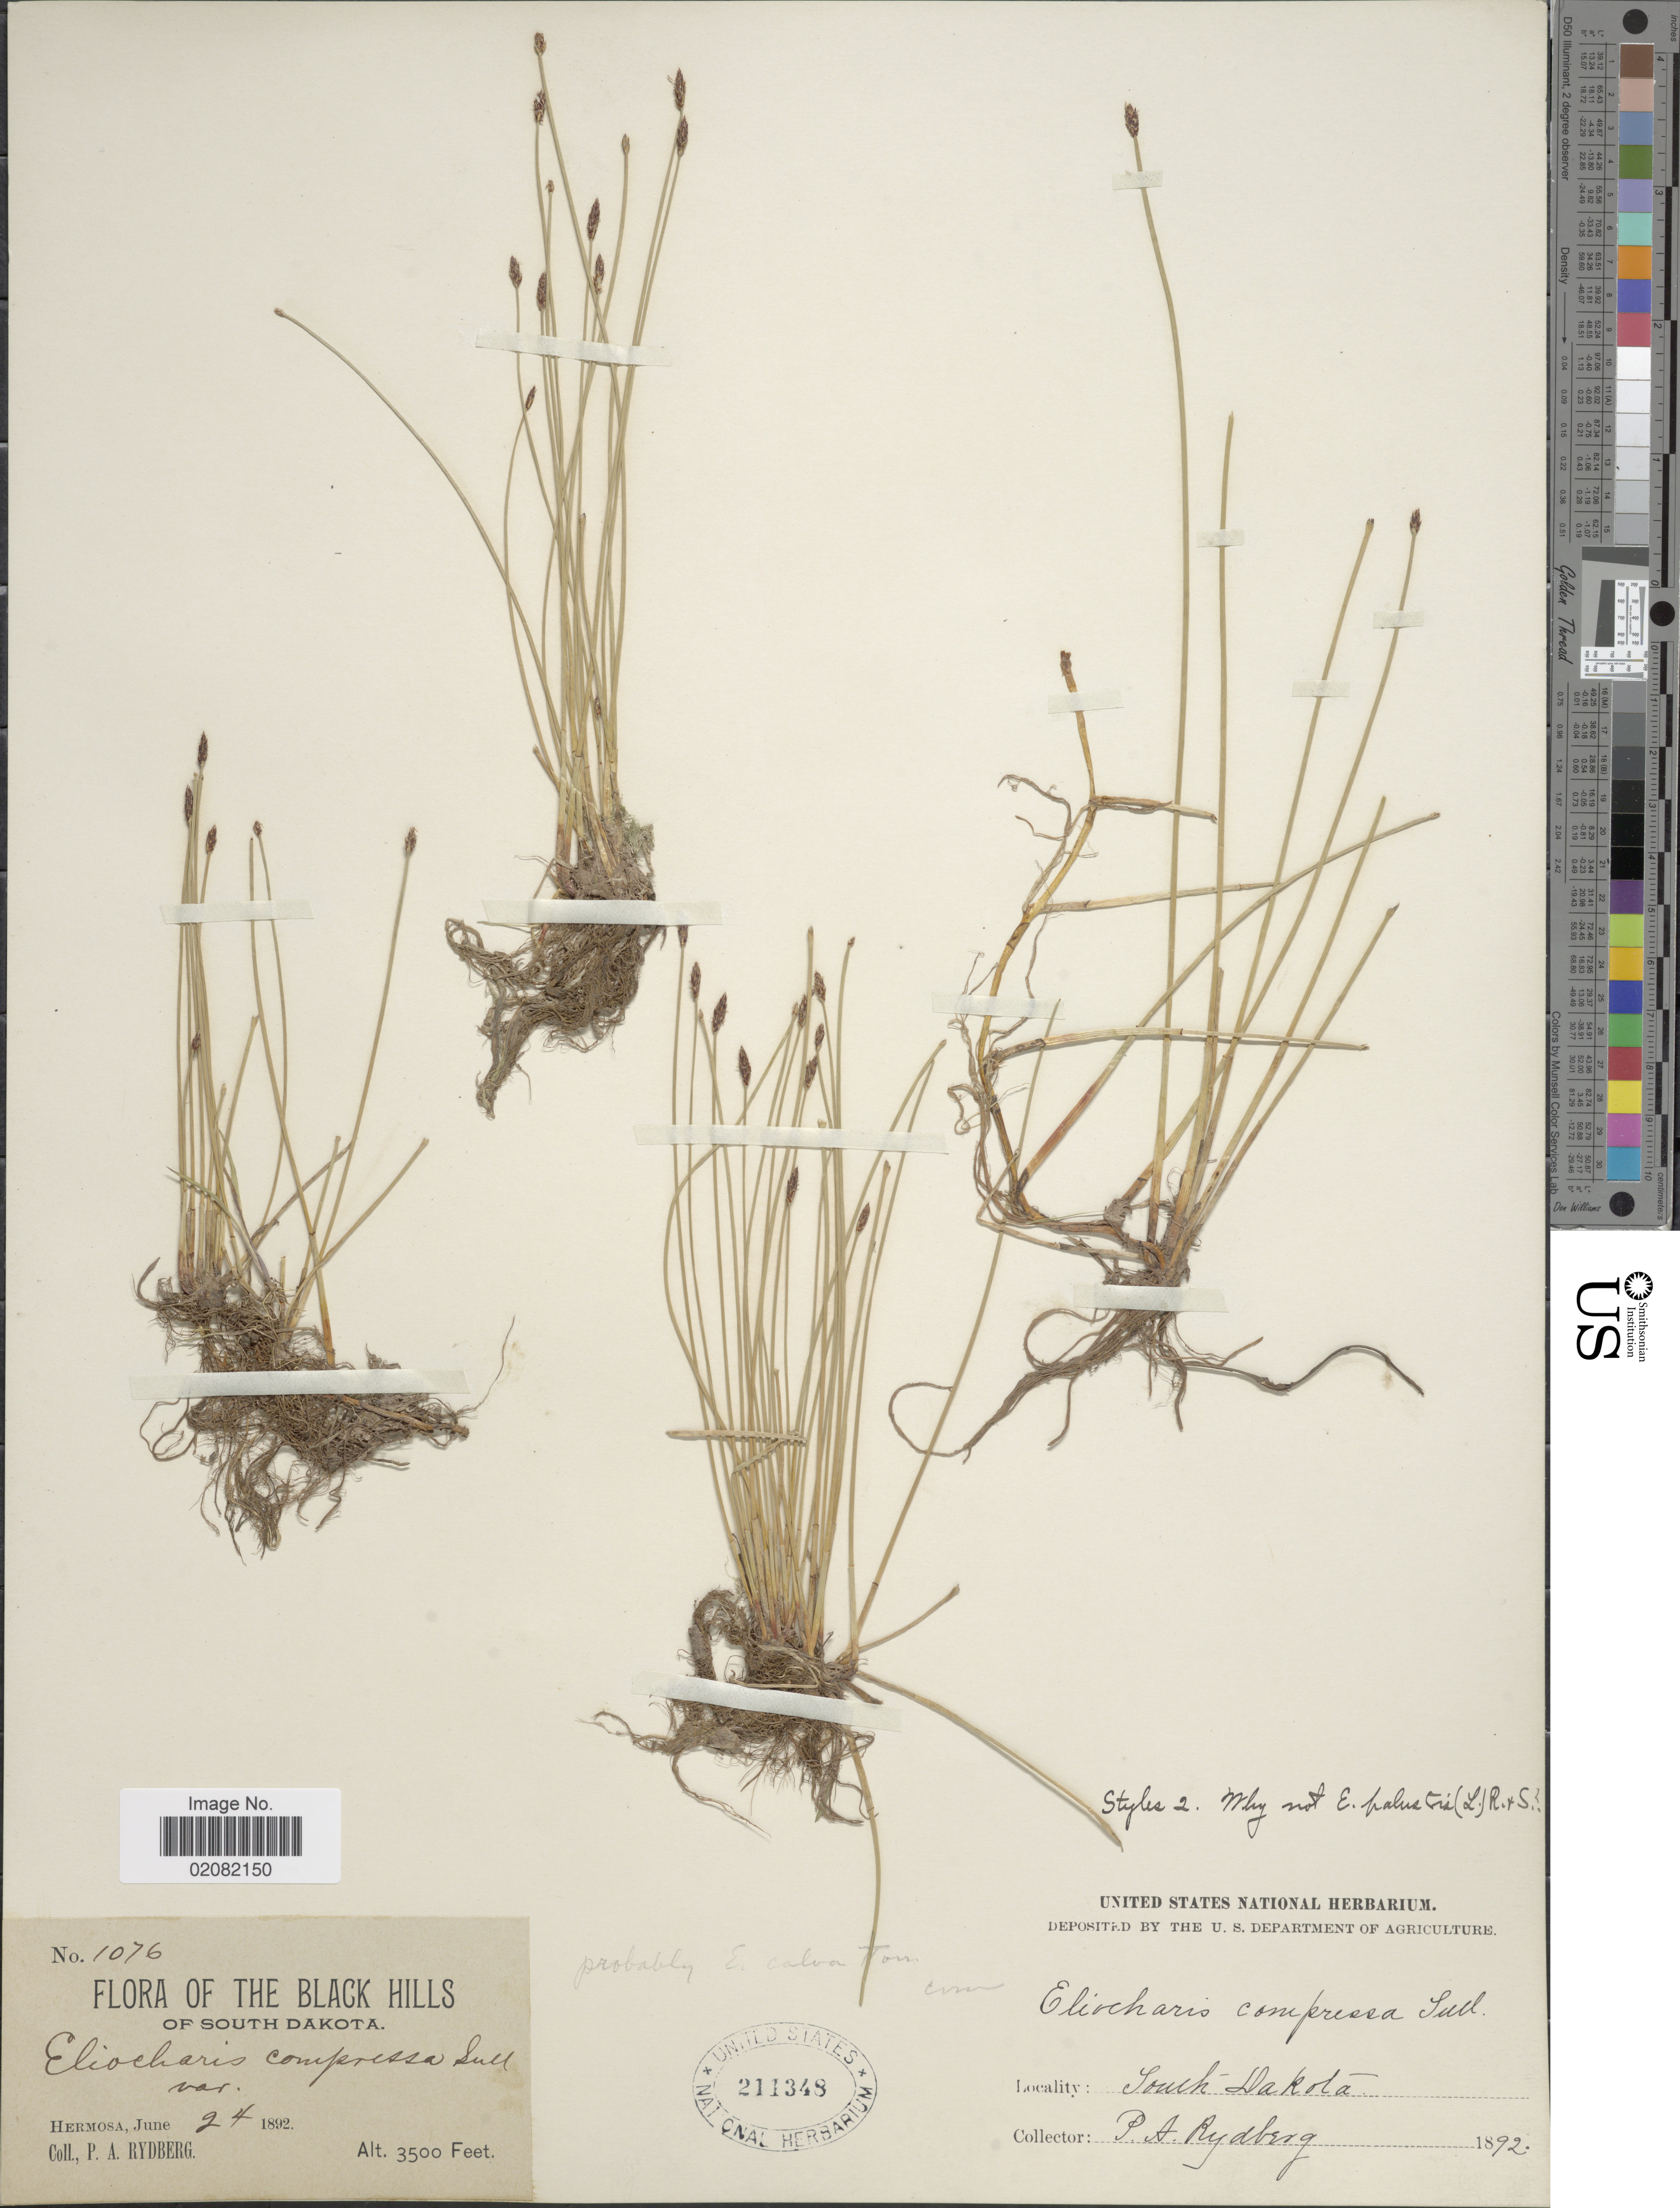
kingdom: Plantae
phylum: Tracheophyta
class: Liliopsida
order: Poales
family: Cyperaceae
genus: Eleocharis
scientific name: Eleocharis erythropoda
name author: Steud.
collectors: P. A. Rydberg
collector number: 1076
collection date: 1892-06-24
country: United States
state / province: South Dakota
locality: The Black Hills of South Dakota, Hermosa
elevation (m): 1067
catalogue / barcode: US 211348